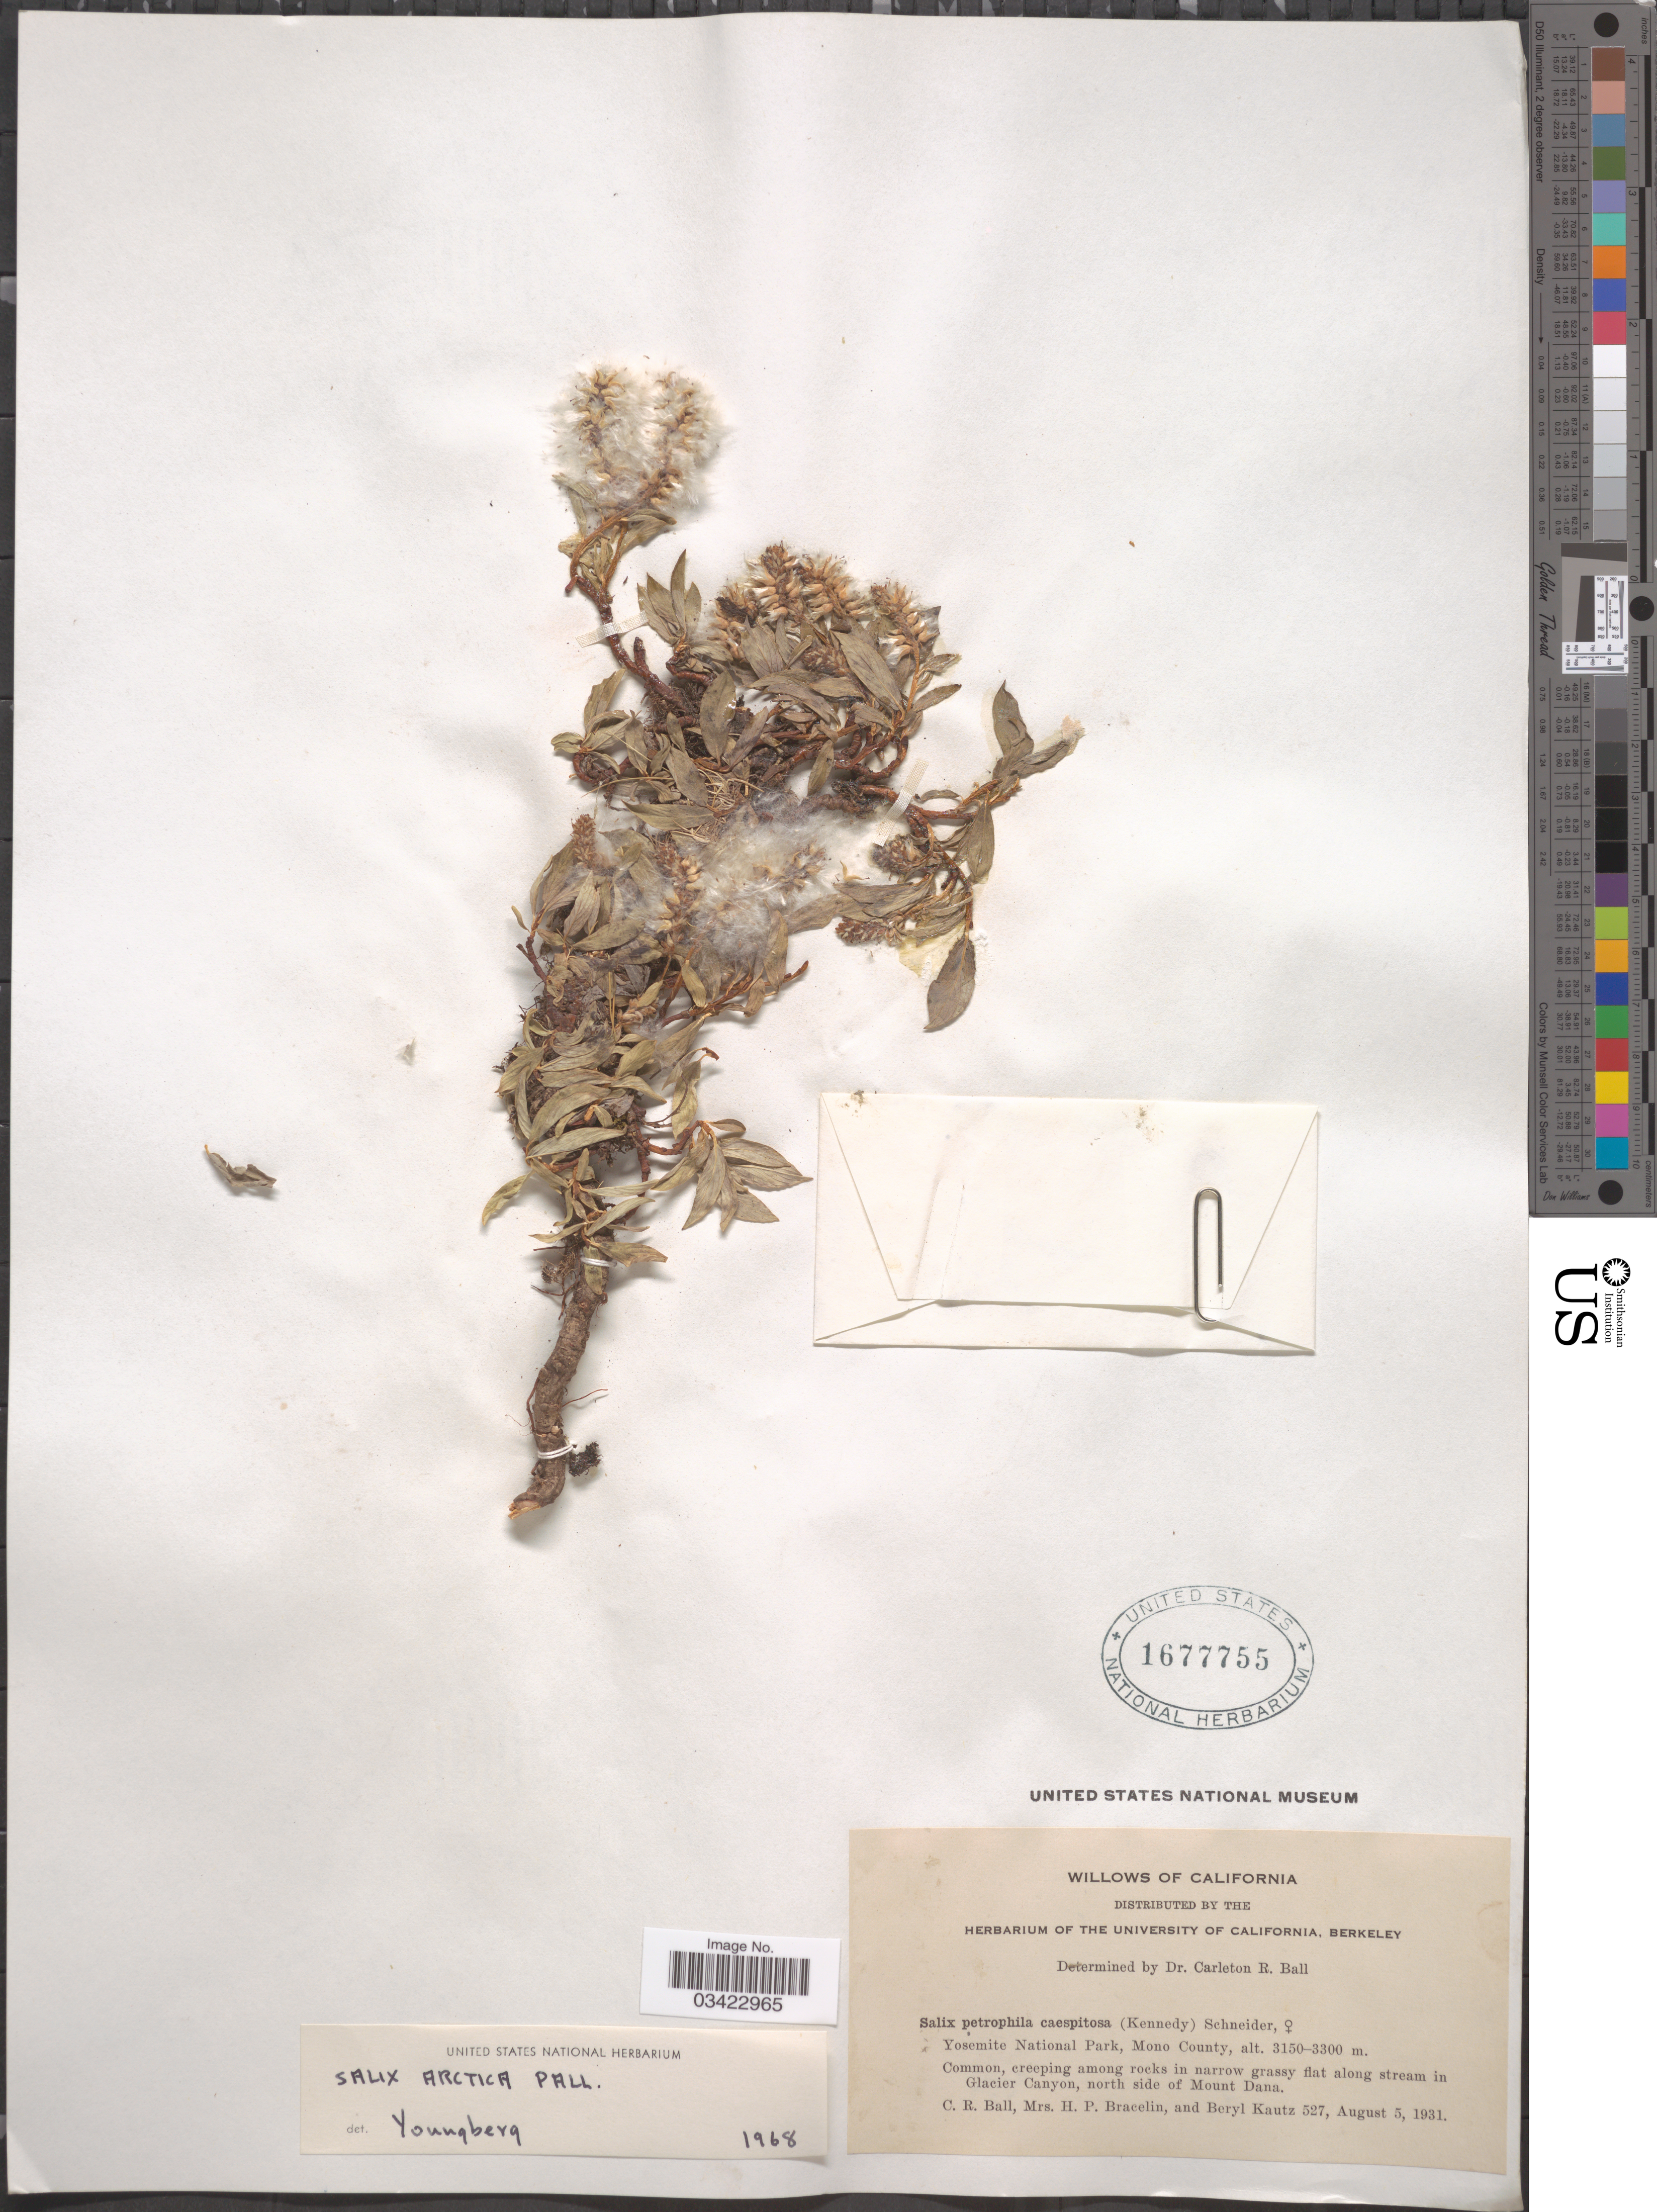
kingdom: Plantae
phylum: Tracheophyta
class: Magnoliopsida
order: Malpighiales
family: Salicaceae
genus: Salix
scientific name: Salix anglorum var. antiplasta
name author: C.K. Schneid.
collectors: C. R. Ball, H. Bracelin & B. Kautz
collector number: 527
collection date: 1931-08-05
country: United States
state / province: California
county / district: Mono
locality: Yosemite National Park, Mono County. Along stream in Glacier Canyon, north side of Mount Dana.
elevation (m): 3150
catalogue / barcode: US 1677755